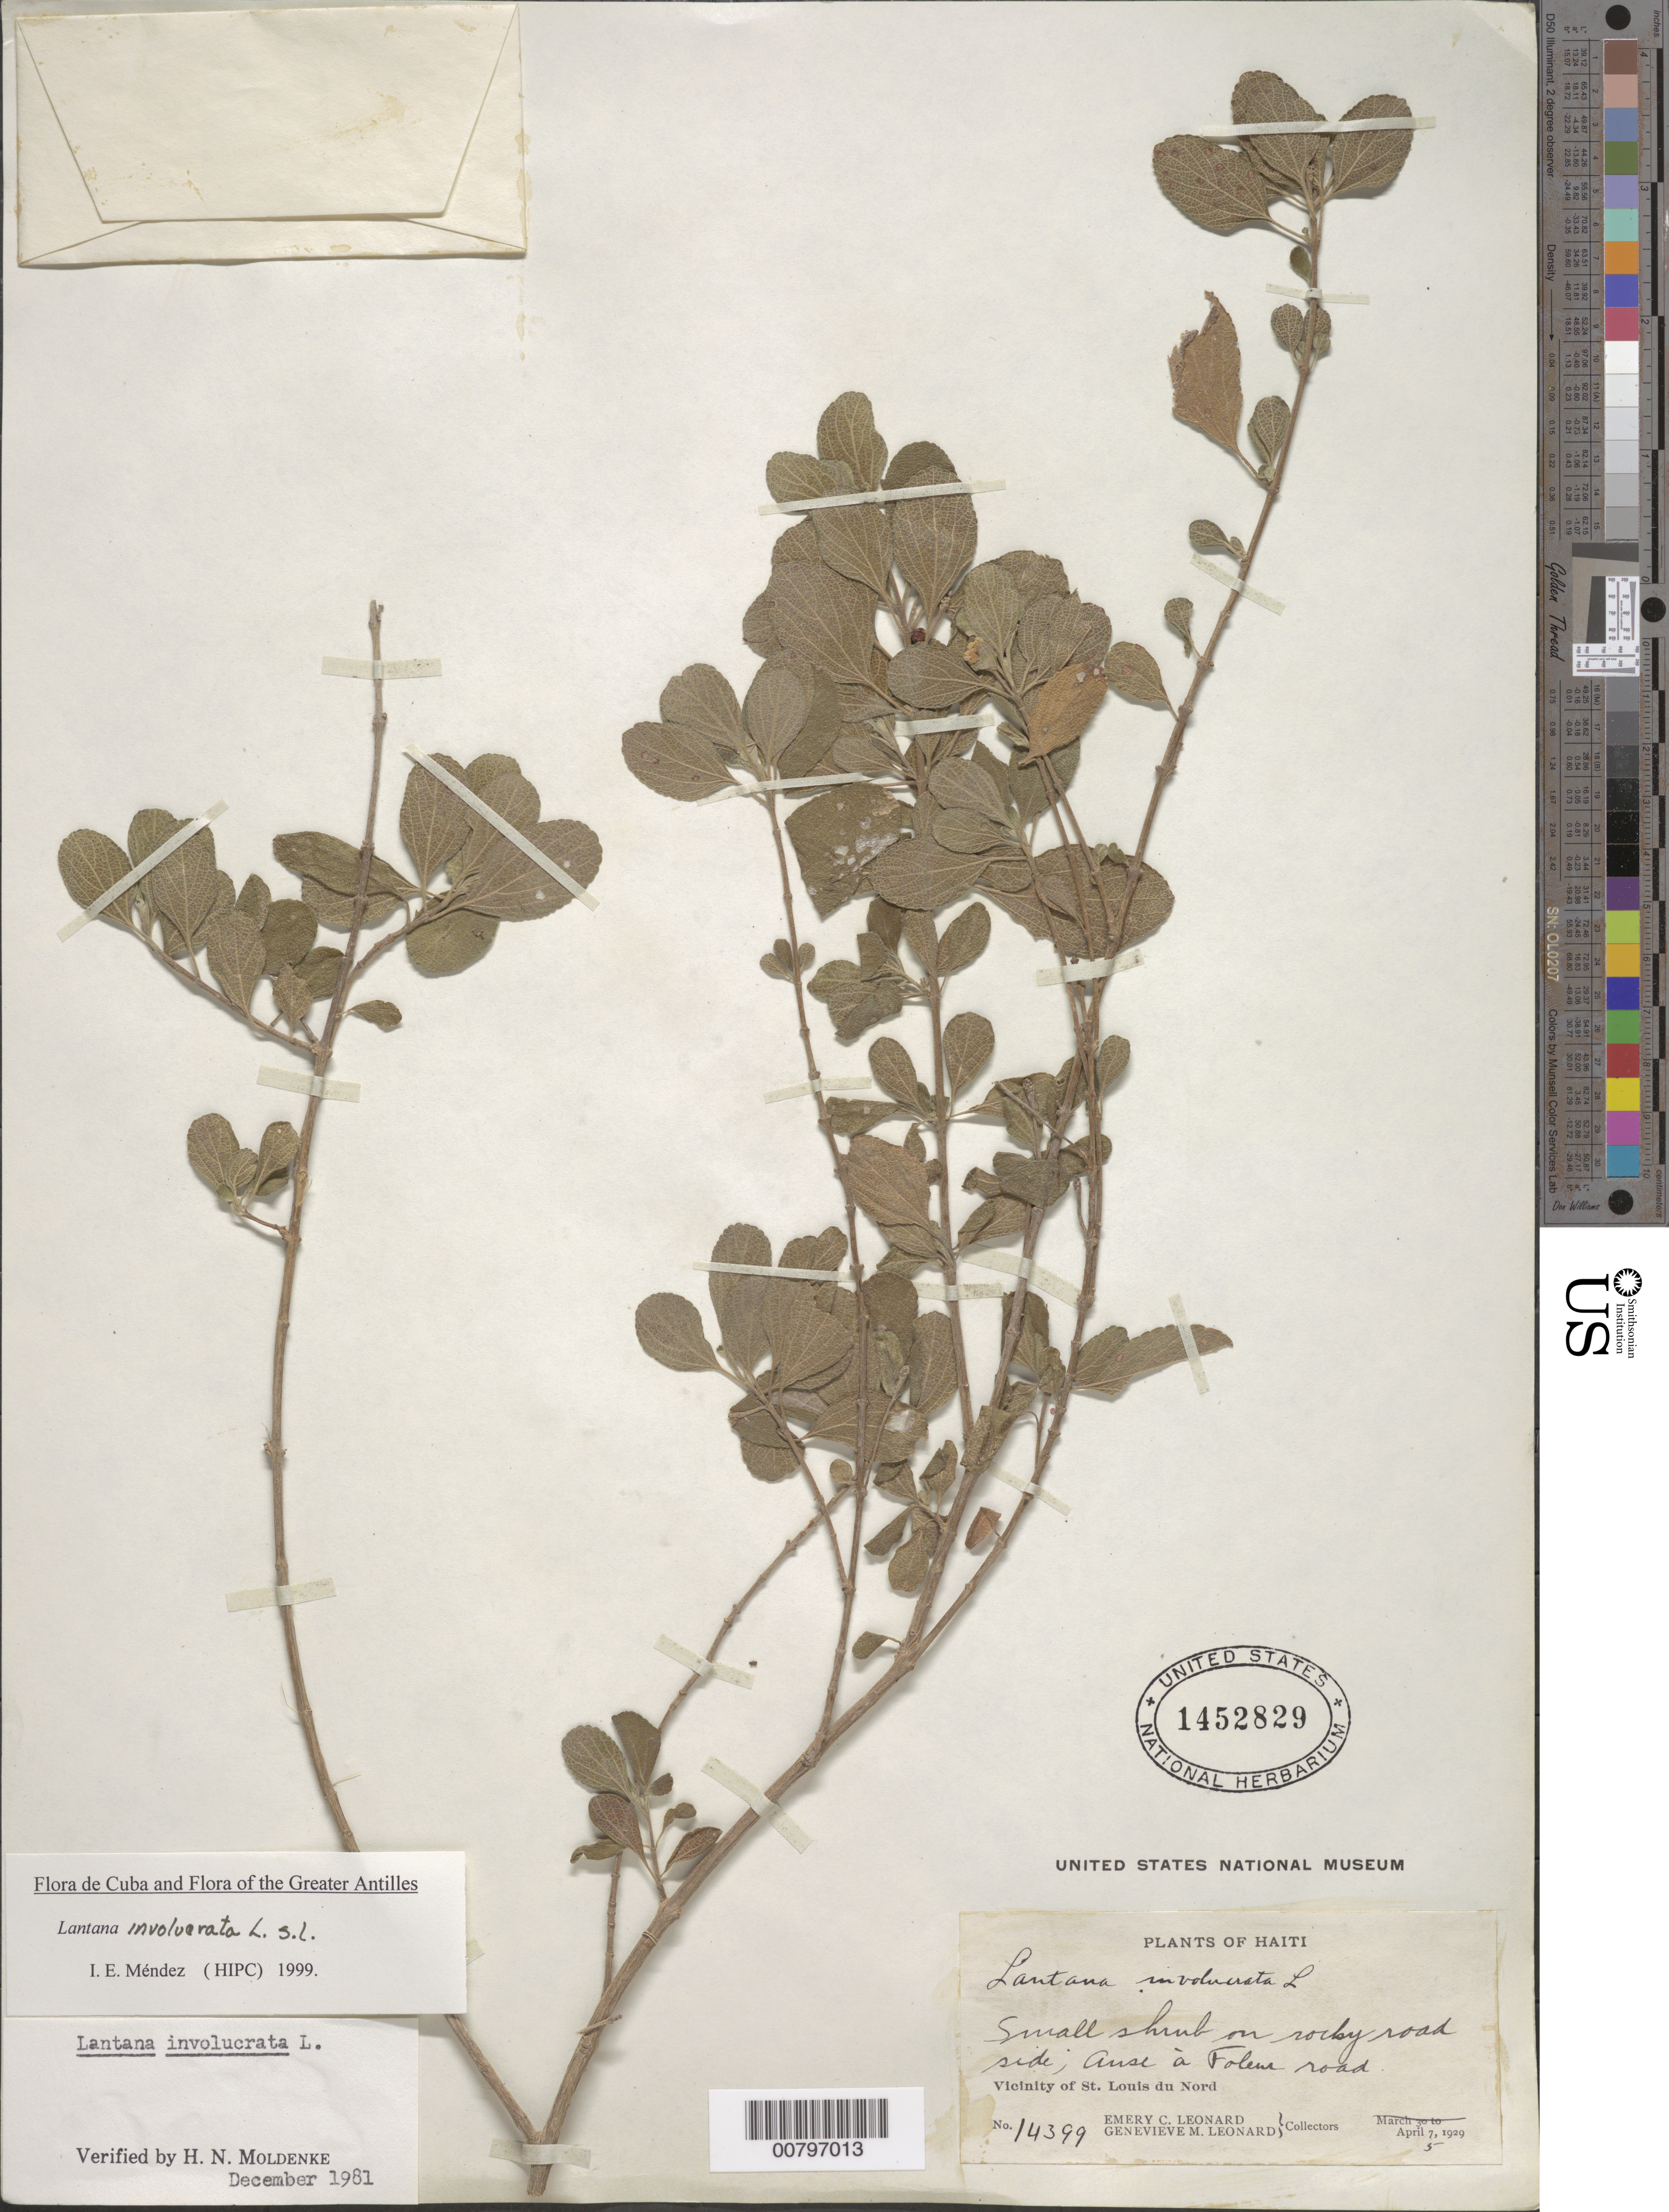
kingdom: Plantae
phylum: Tracheophyta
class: Magnoliopsida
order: Lamiales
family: Verbenaceae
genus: Lantana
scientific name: Lantana involucrata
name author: L.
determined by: Méndez, Isidro E., (HIPC)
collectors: E. C. Leonard & G. M. Leonard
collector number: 14399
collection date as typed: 05 Apr 1929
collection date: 1929-04-05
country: Haiti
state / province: Nord-Ouest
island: Hispaniola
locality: Vicinity of St. Louis du Nord, Anse a Foleur road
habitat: Rocky roadside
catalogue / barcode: US 1452829